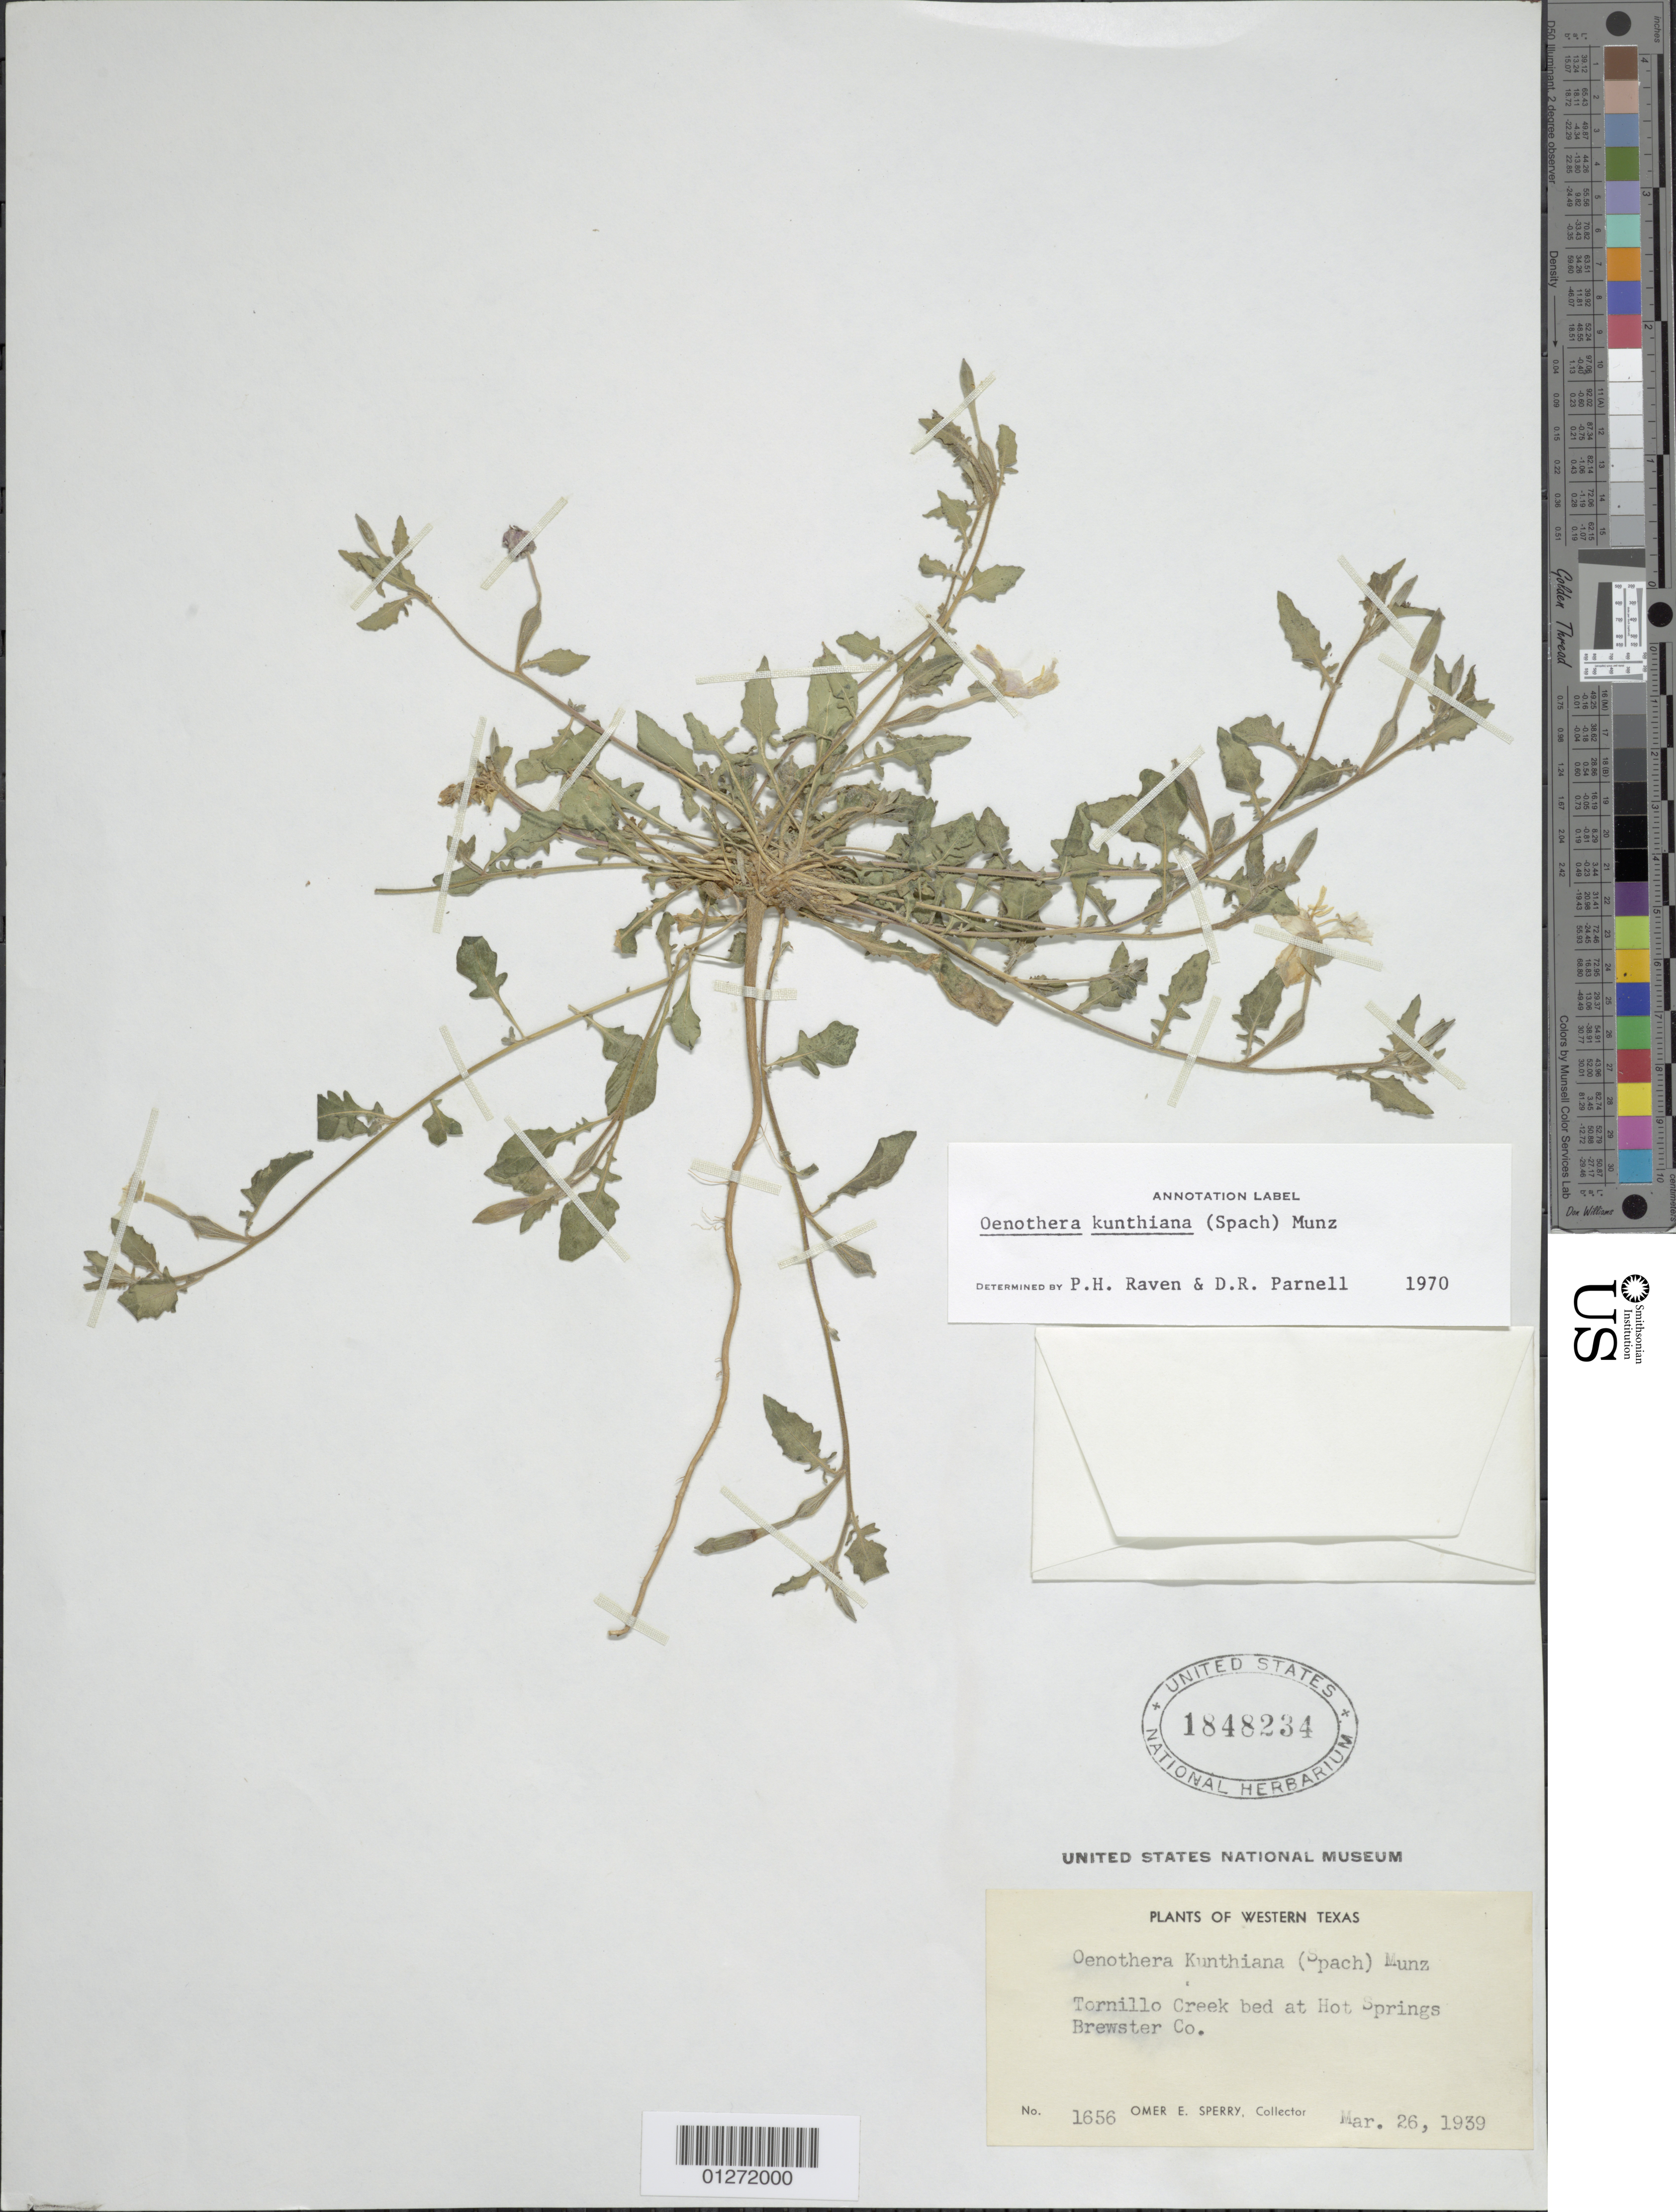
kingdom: Plantae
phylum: Tracheophyta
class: Magnoliopsida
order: Myrtales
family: Onagraceae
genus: Oenothera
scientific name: Oenothera kunthiana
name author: (Spach) Munz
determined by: Raven, P. H.; Parnell, D. R.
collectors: O. E. Sperry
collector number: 1656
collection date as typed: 26 Mar 1939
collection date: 1939-03-26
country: United States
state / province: Texas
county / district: Brewster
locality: Along Tornillo Creek at Hot Springs.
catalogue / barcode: US 1848234